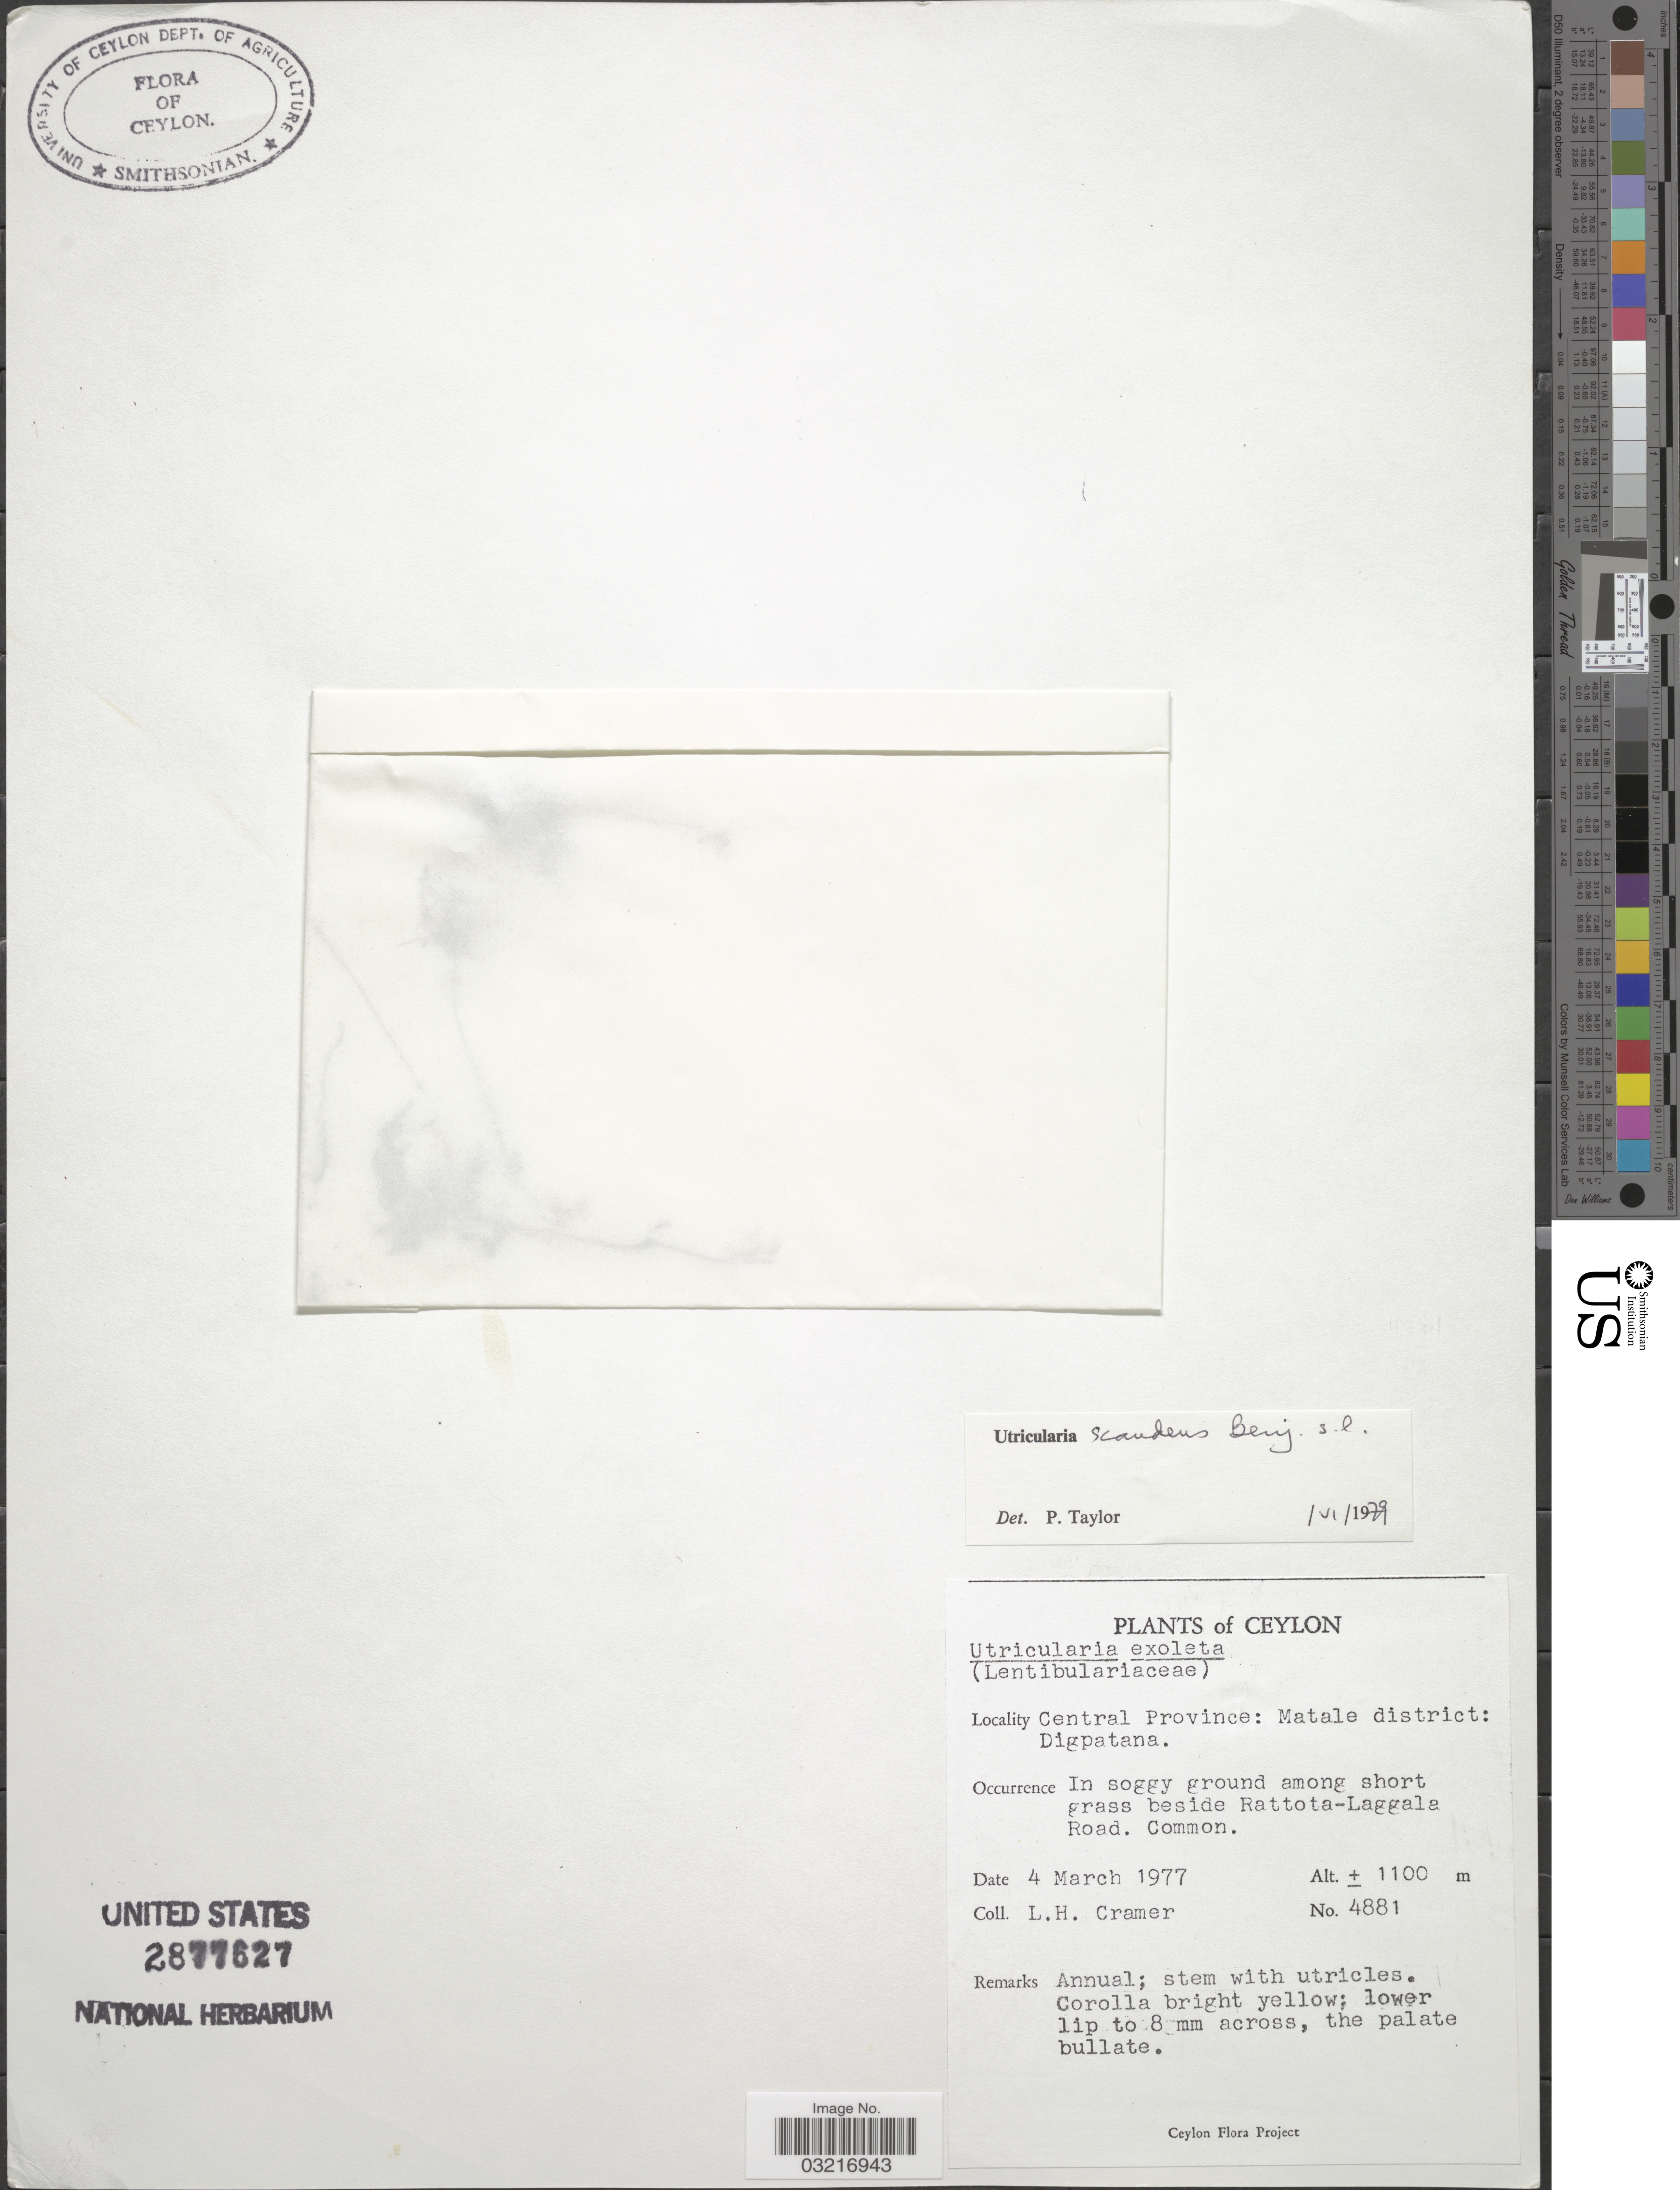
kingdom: Plantae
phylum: Tracheophyta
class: Magnoliopsida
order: Lamiales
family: Lentibulariaceae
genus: Utricularia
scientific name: Utricularia scandens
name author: Benj.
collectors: L. H. Cramer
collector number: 4881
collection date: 1977-03-04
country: Sri Lanka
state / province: Central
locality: Ceylon, Matale district: Digpatana, In soggy ground among short grass beside Rattota-Laggala Road.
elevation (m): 1100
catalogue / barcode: US 2877627